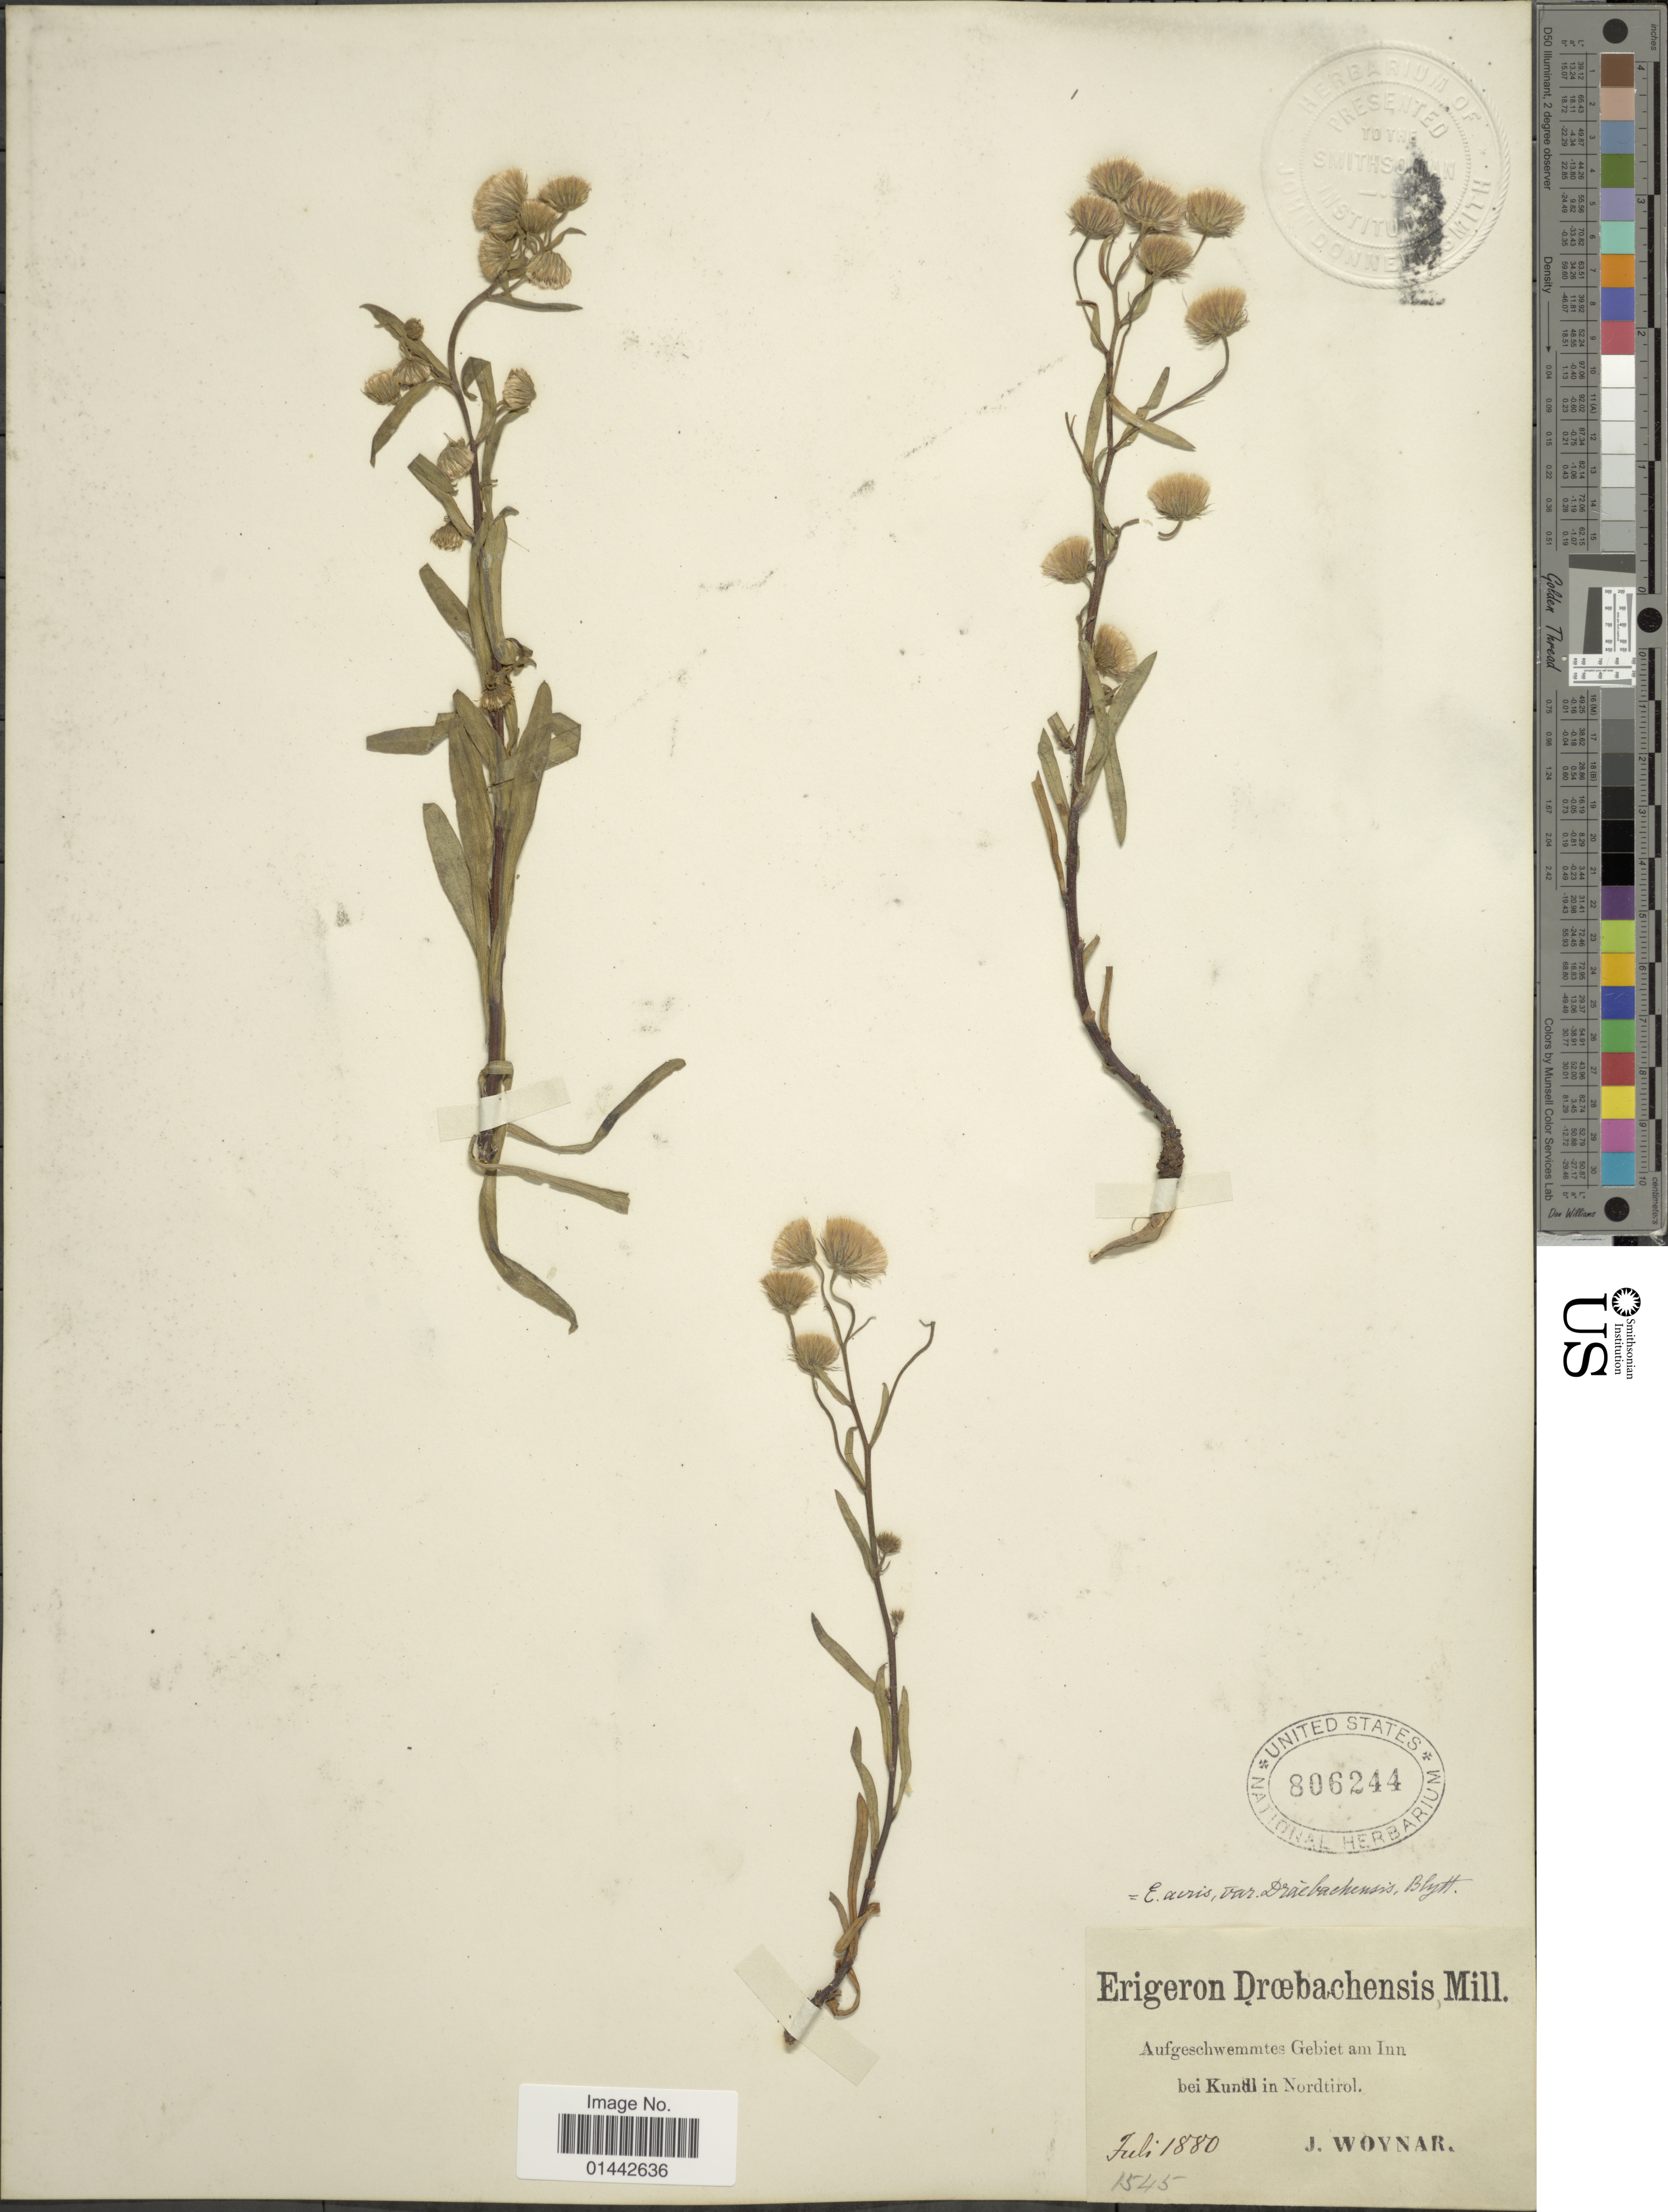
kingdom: Plantae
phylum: Tracheophyta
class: Magnoliopsida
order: Asterales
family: Asteraceae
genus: Erigeron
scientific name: Erigeron acris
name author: L.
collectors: J. Woynar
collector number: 1545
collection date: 1880-07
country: Austria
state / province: Tirol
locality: Aufgeschwemmtes Gebiet am Inn bei Kundl in Nordtirol.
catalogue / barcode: US 806244